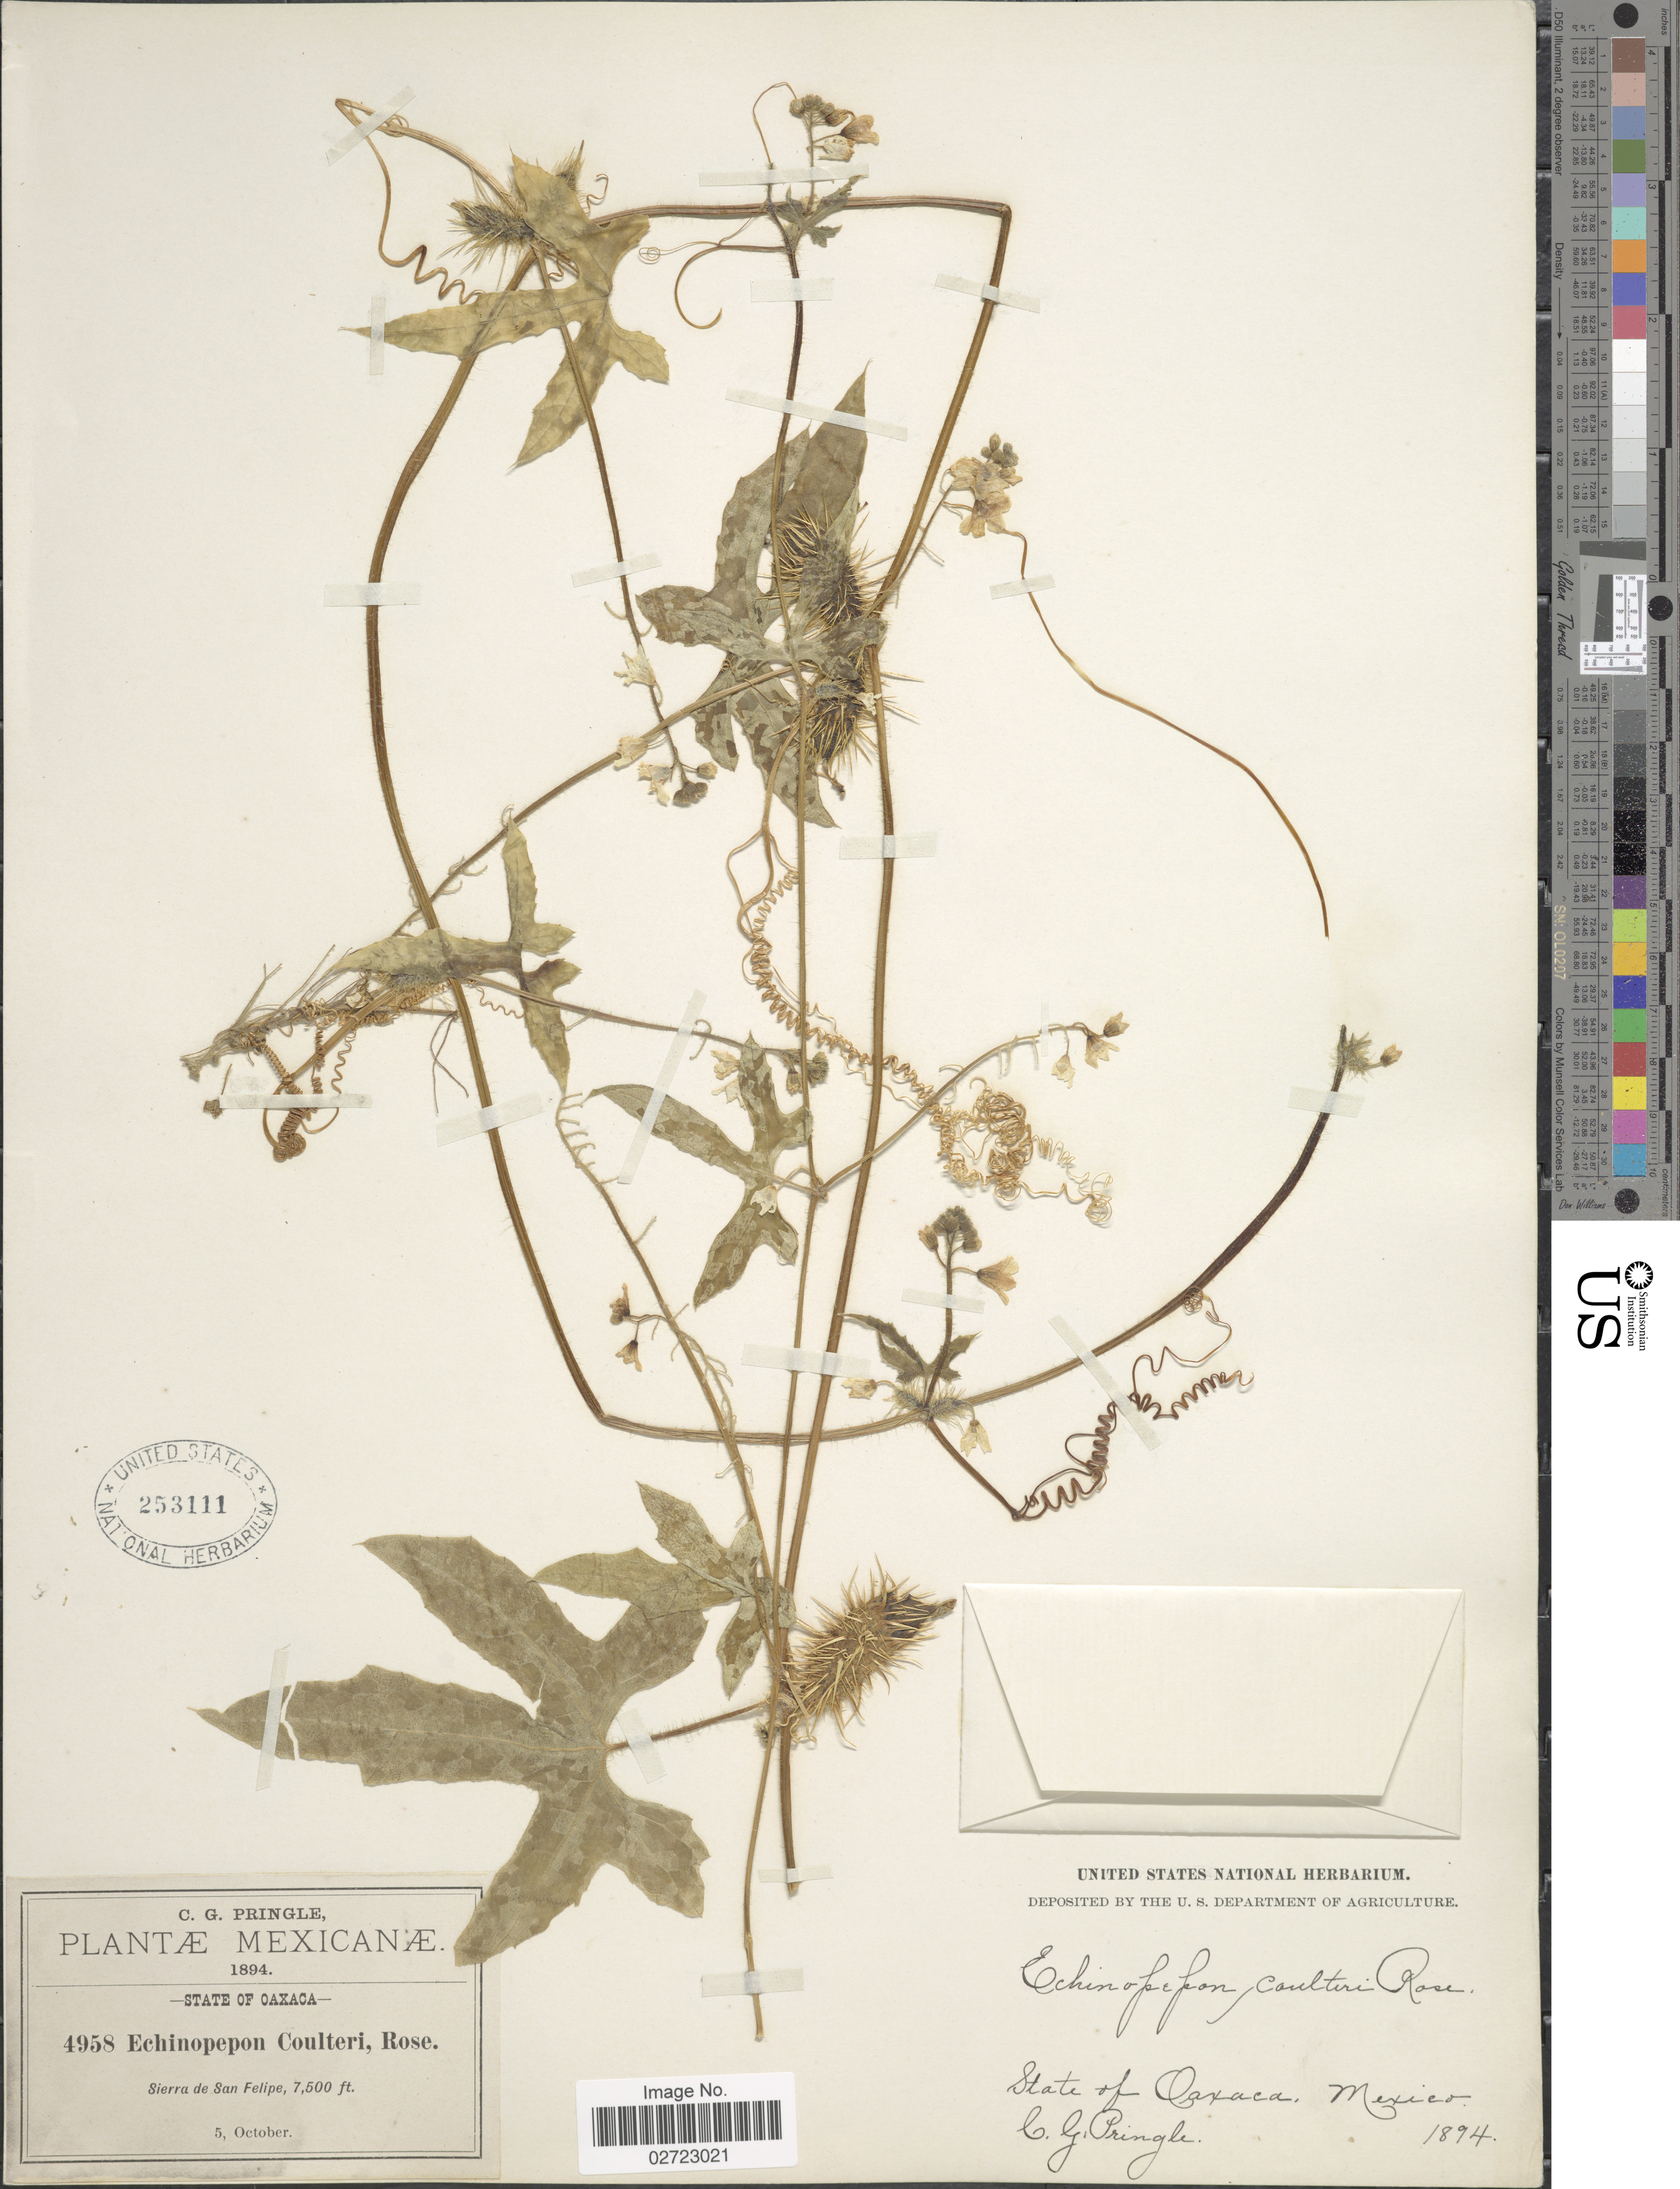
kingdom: Plantae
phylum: Tracheophyta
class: Magnoliopsida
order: Cucurbitales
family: Cucurbitaceae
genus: Echinopepon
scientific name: Echinopepon coulteri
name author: (A. Gray) Rose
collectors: C. G. Pringle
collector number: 4958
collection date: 1894-10-05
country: Mexico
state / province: Oaxaca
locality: Sierra de San Felipe.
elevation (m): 2286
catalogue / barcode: US 253111